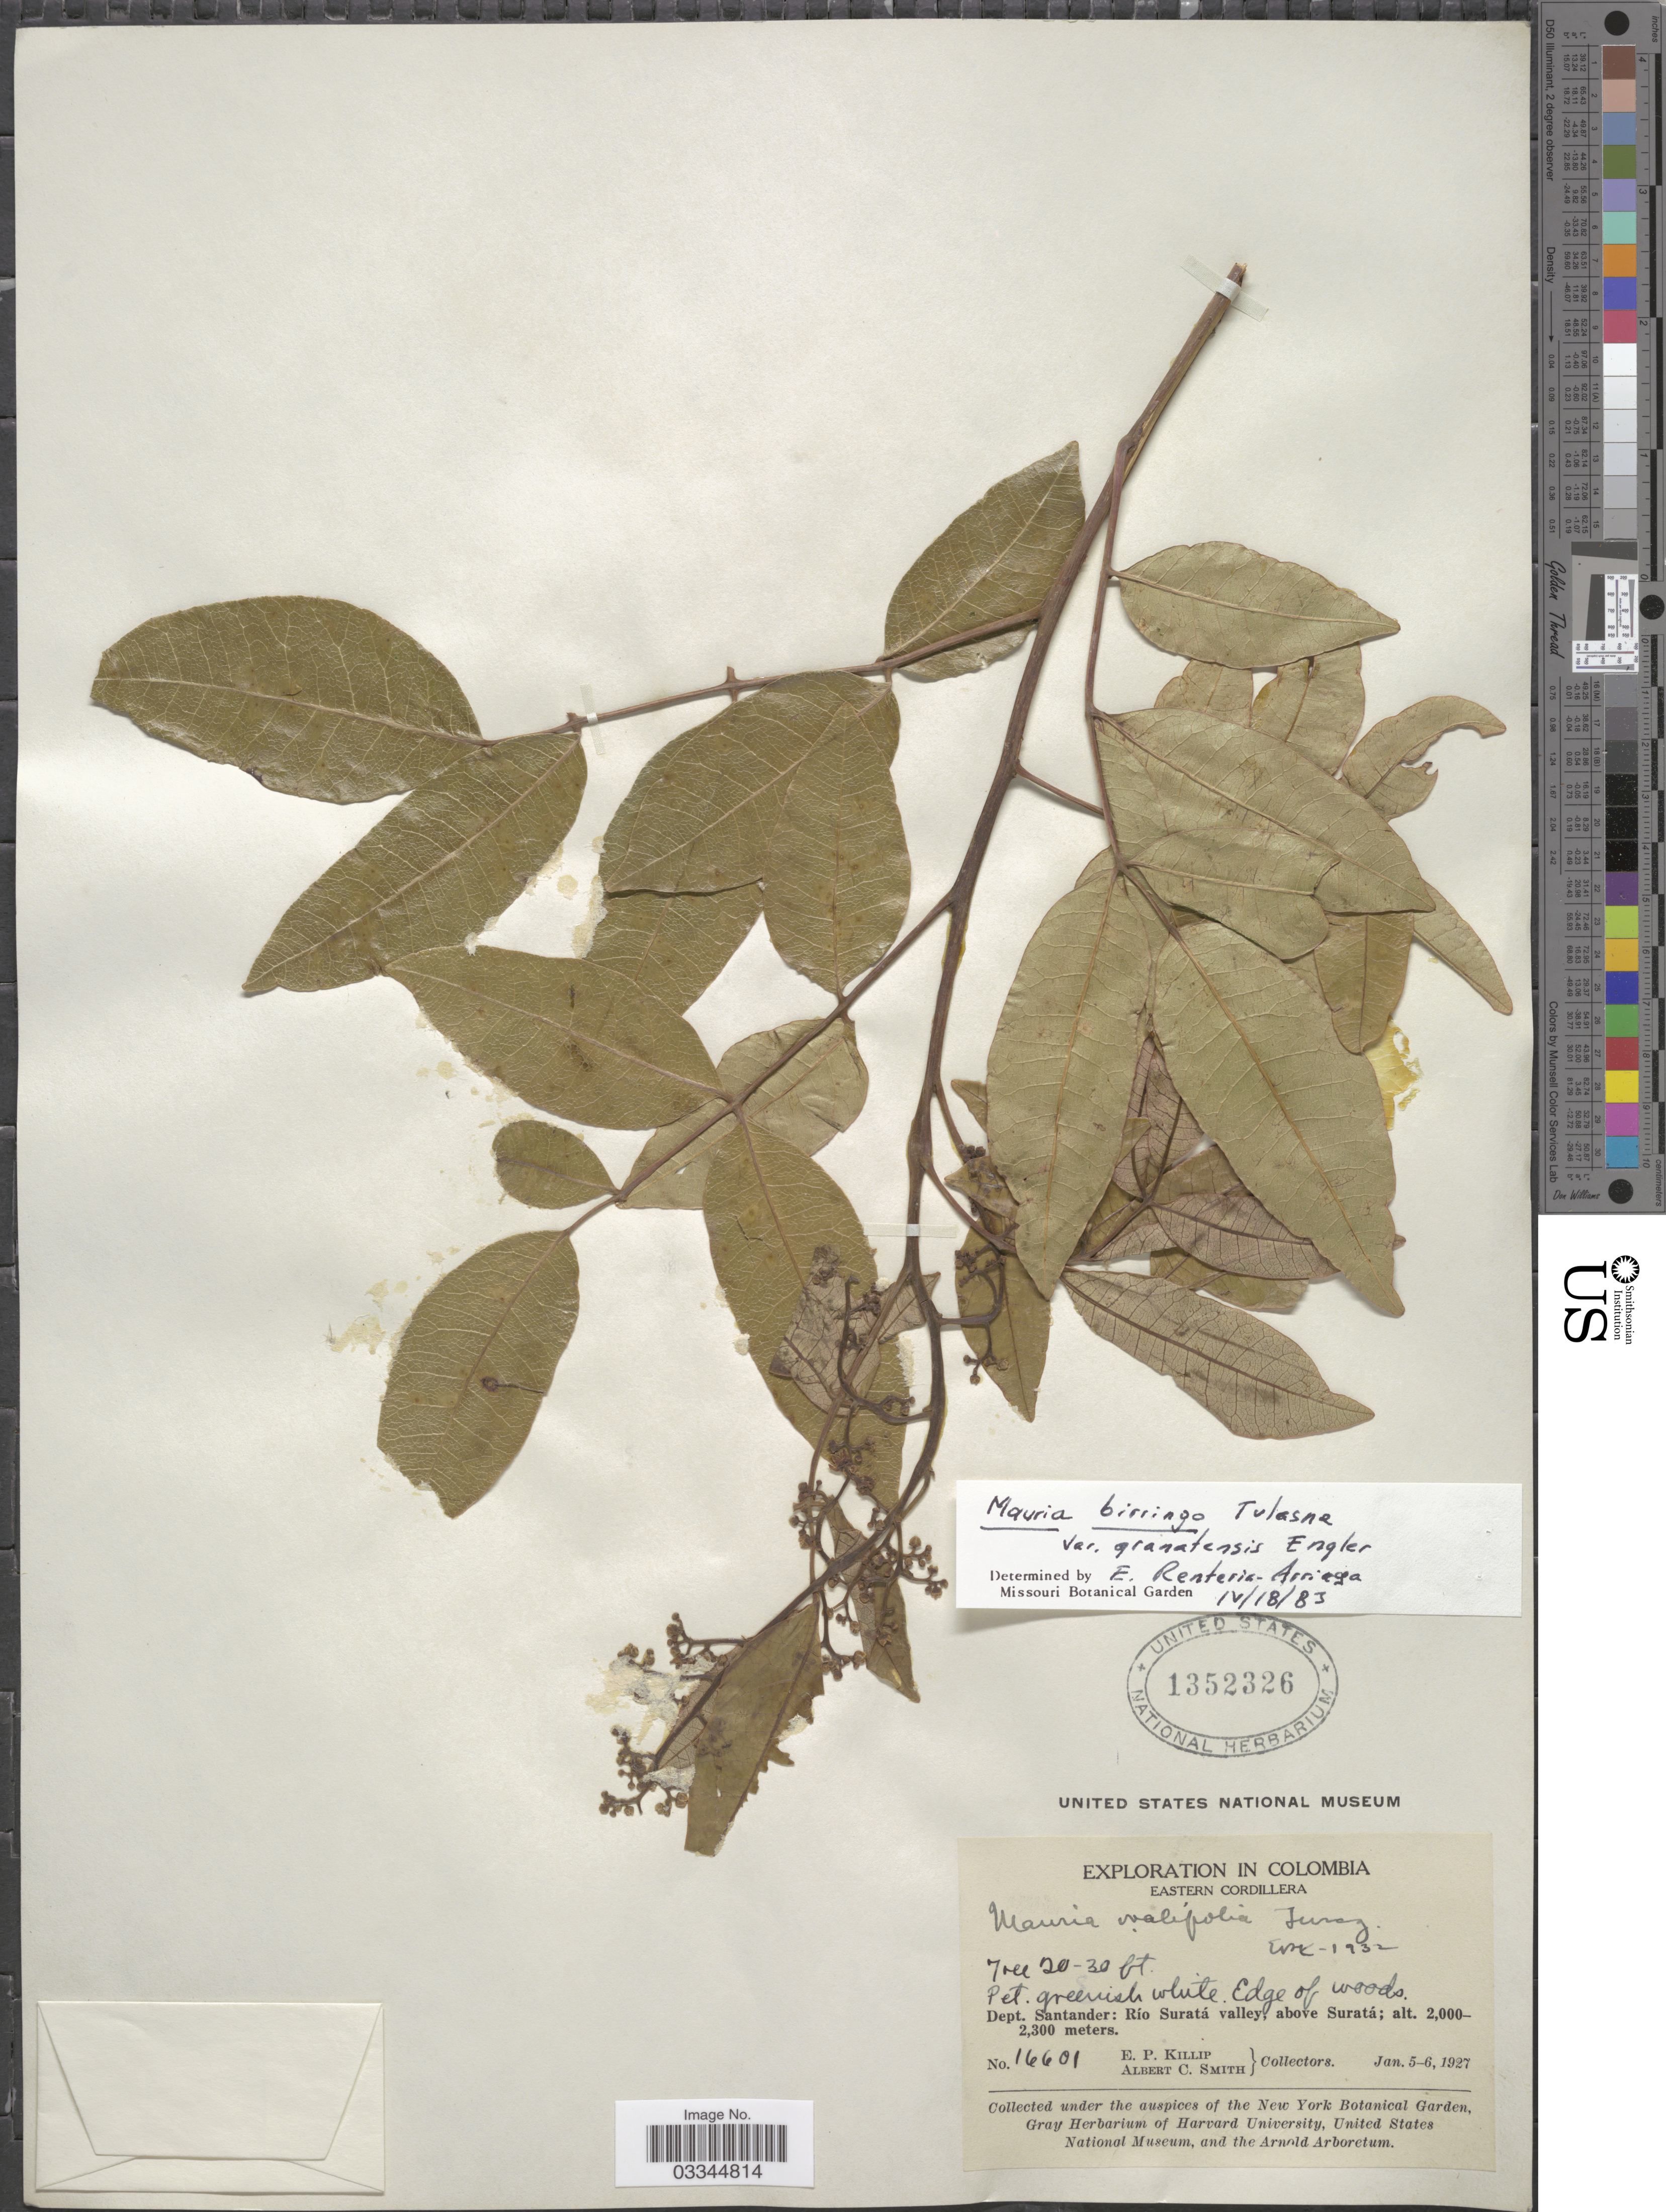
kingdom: Plantae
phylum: Tracheophyta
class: Magnoliopsida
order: Sapindales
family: Anacardiaceae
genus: Mauria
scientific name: Mauria biringo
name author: Tul.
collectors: E. P. Killip & A. C. Smith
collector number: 16601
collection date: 1927-01-05/1927-01-06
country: Colombia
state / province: Santander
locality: Eastern Cordillera, Dept. Santander: Río Suratá valley, above Suratá.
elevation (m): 2000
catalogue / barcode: US 1352326